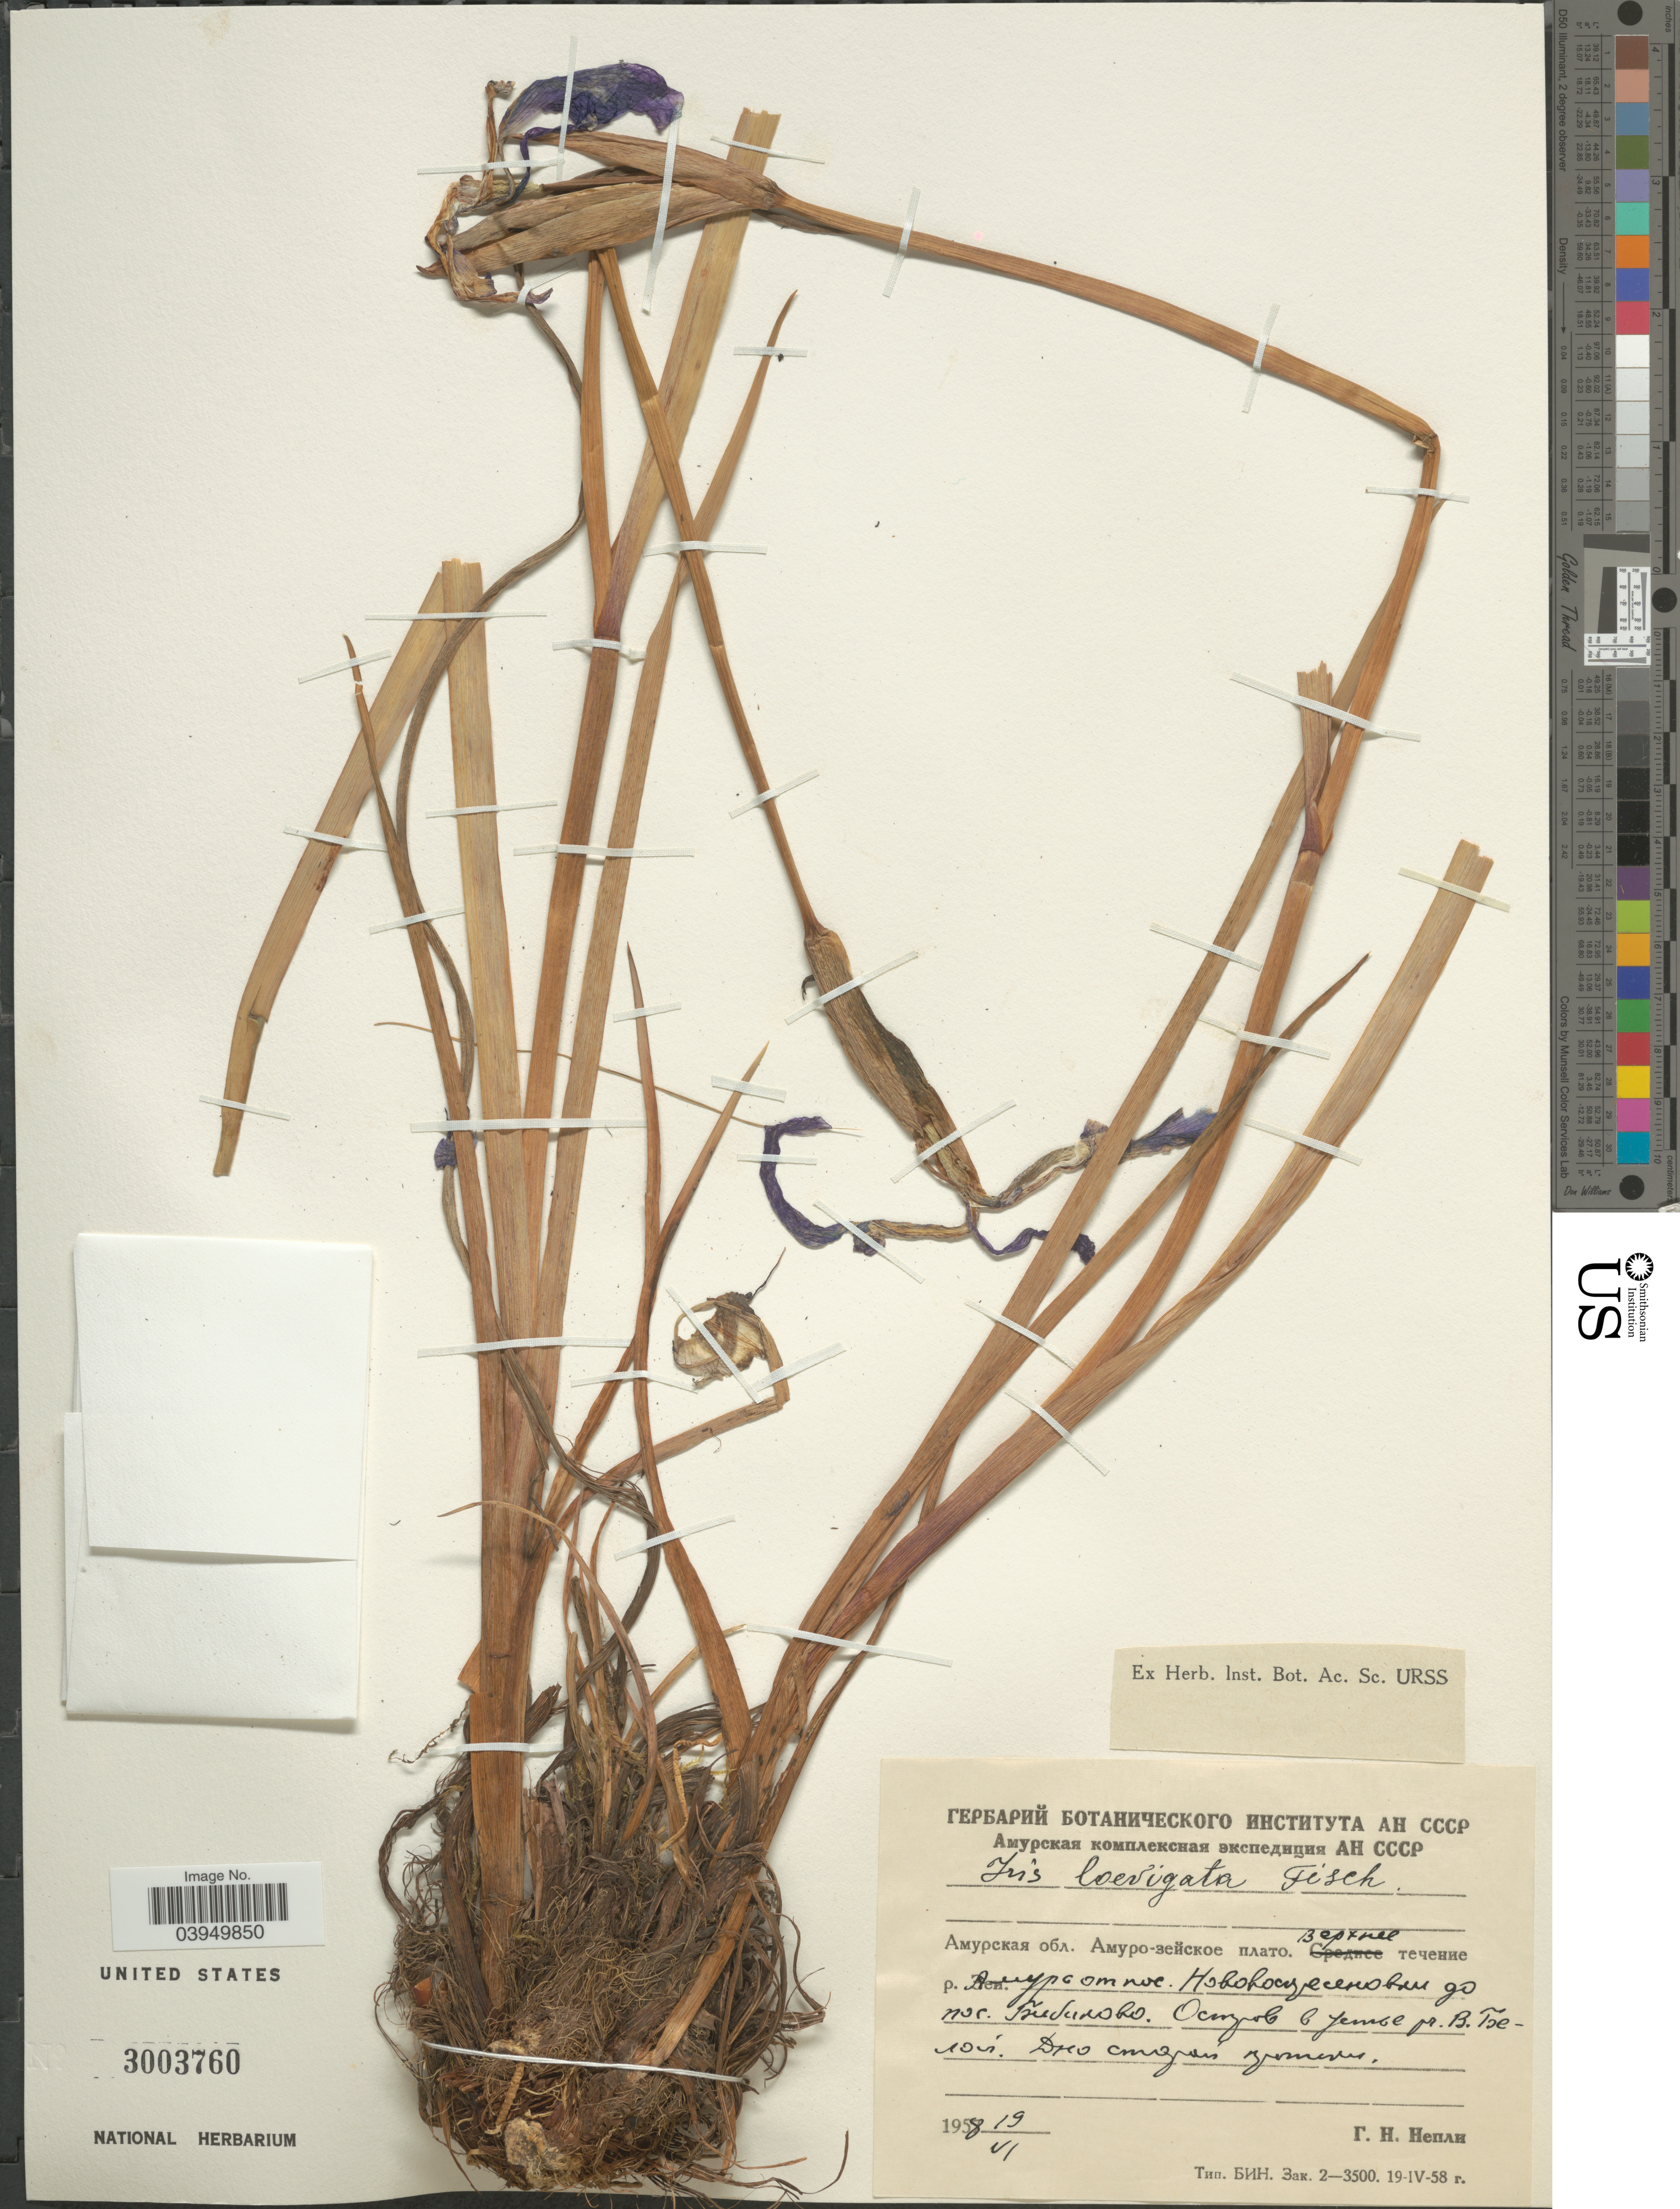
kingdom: Plantae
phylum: Tracheophyta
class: Liliopsida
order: Asparagales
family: Iridaceae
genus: Iris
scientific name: Iris laevigata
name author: Fisch.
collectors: G. Nepli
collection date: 1958-06-19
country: Russian Federation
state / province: Amur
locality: Amur River from village Novovoskresenovka to village Bibikovo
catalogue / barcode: US 3003760